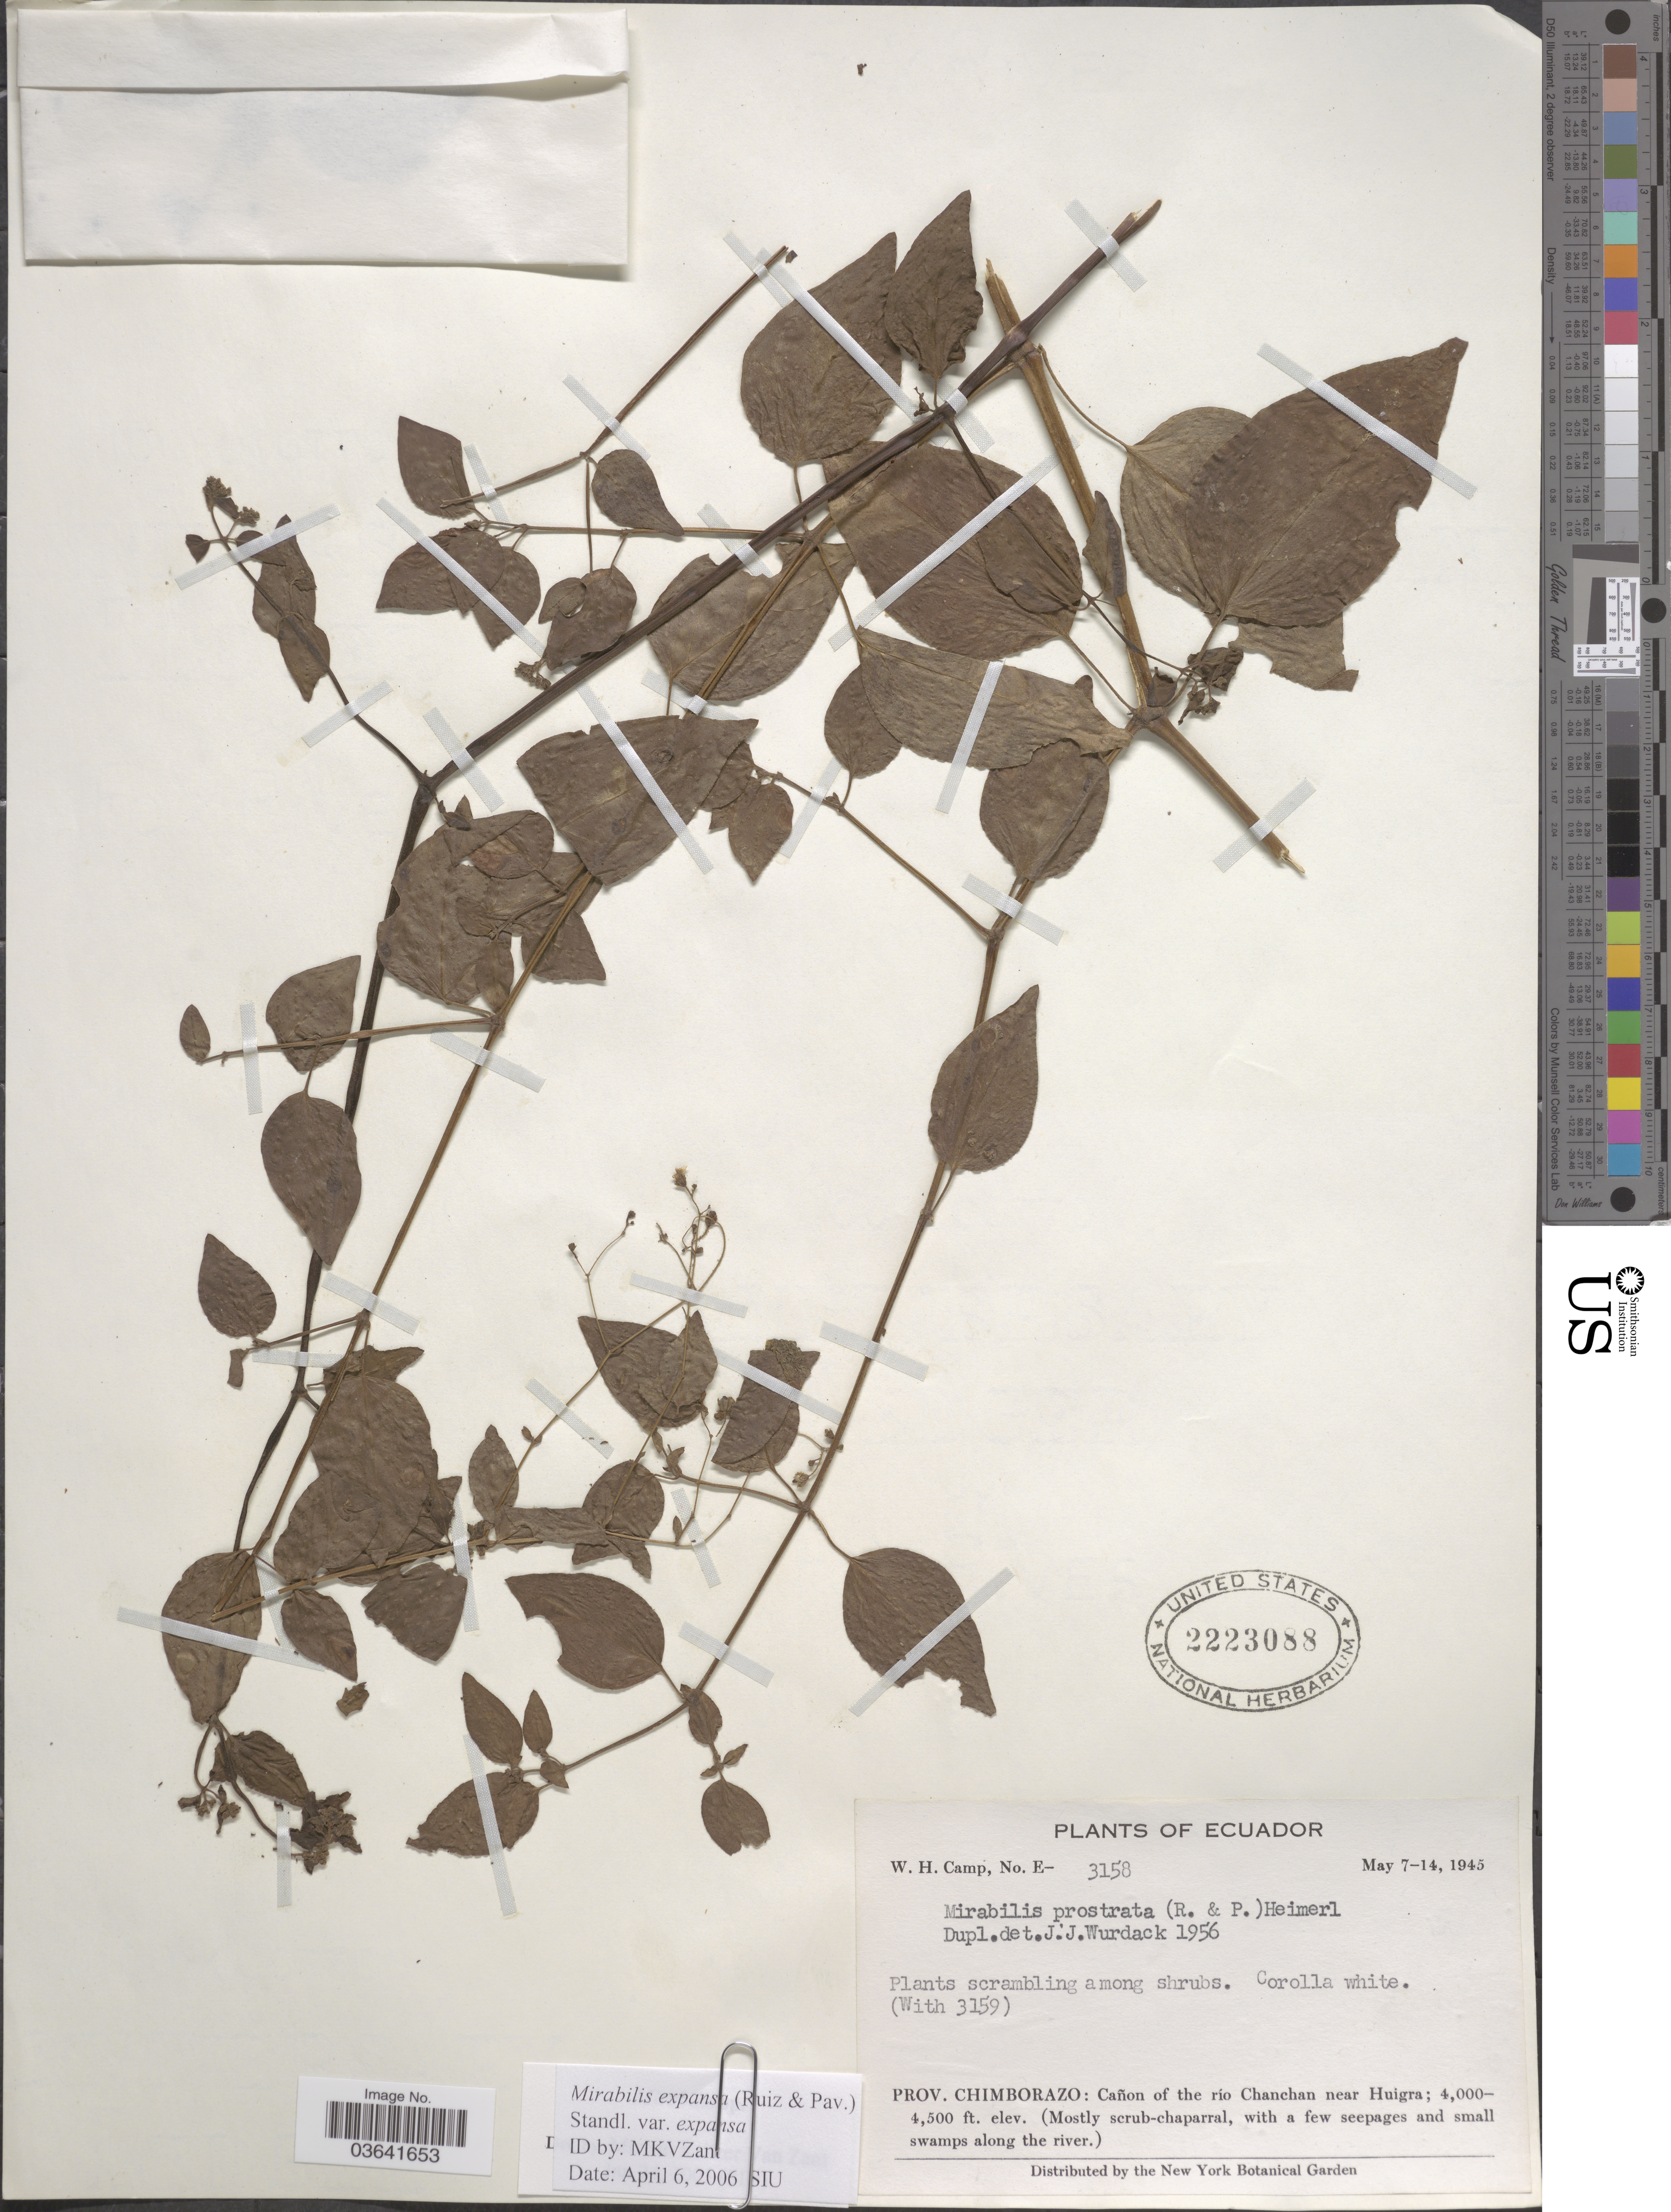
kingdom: Plantae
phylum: Tracheophyta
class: Magnoliopsida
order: Caryophyllales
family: Nyctaginaceae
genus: Mirabilis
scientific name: Mirabilis expansa var. expansa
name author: (Ruiz & Pav.) Standl.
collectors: W. H. Camp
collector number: E-3158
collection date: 1945-05-07/1945-05-14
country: Ecuador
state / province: Chimborazo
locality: Cañon of the río Chanchan near Huigra.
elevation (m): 1219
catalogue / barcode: US 2223088